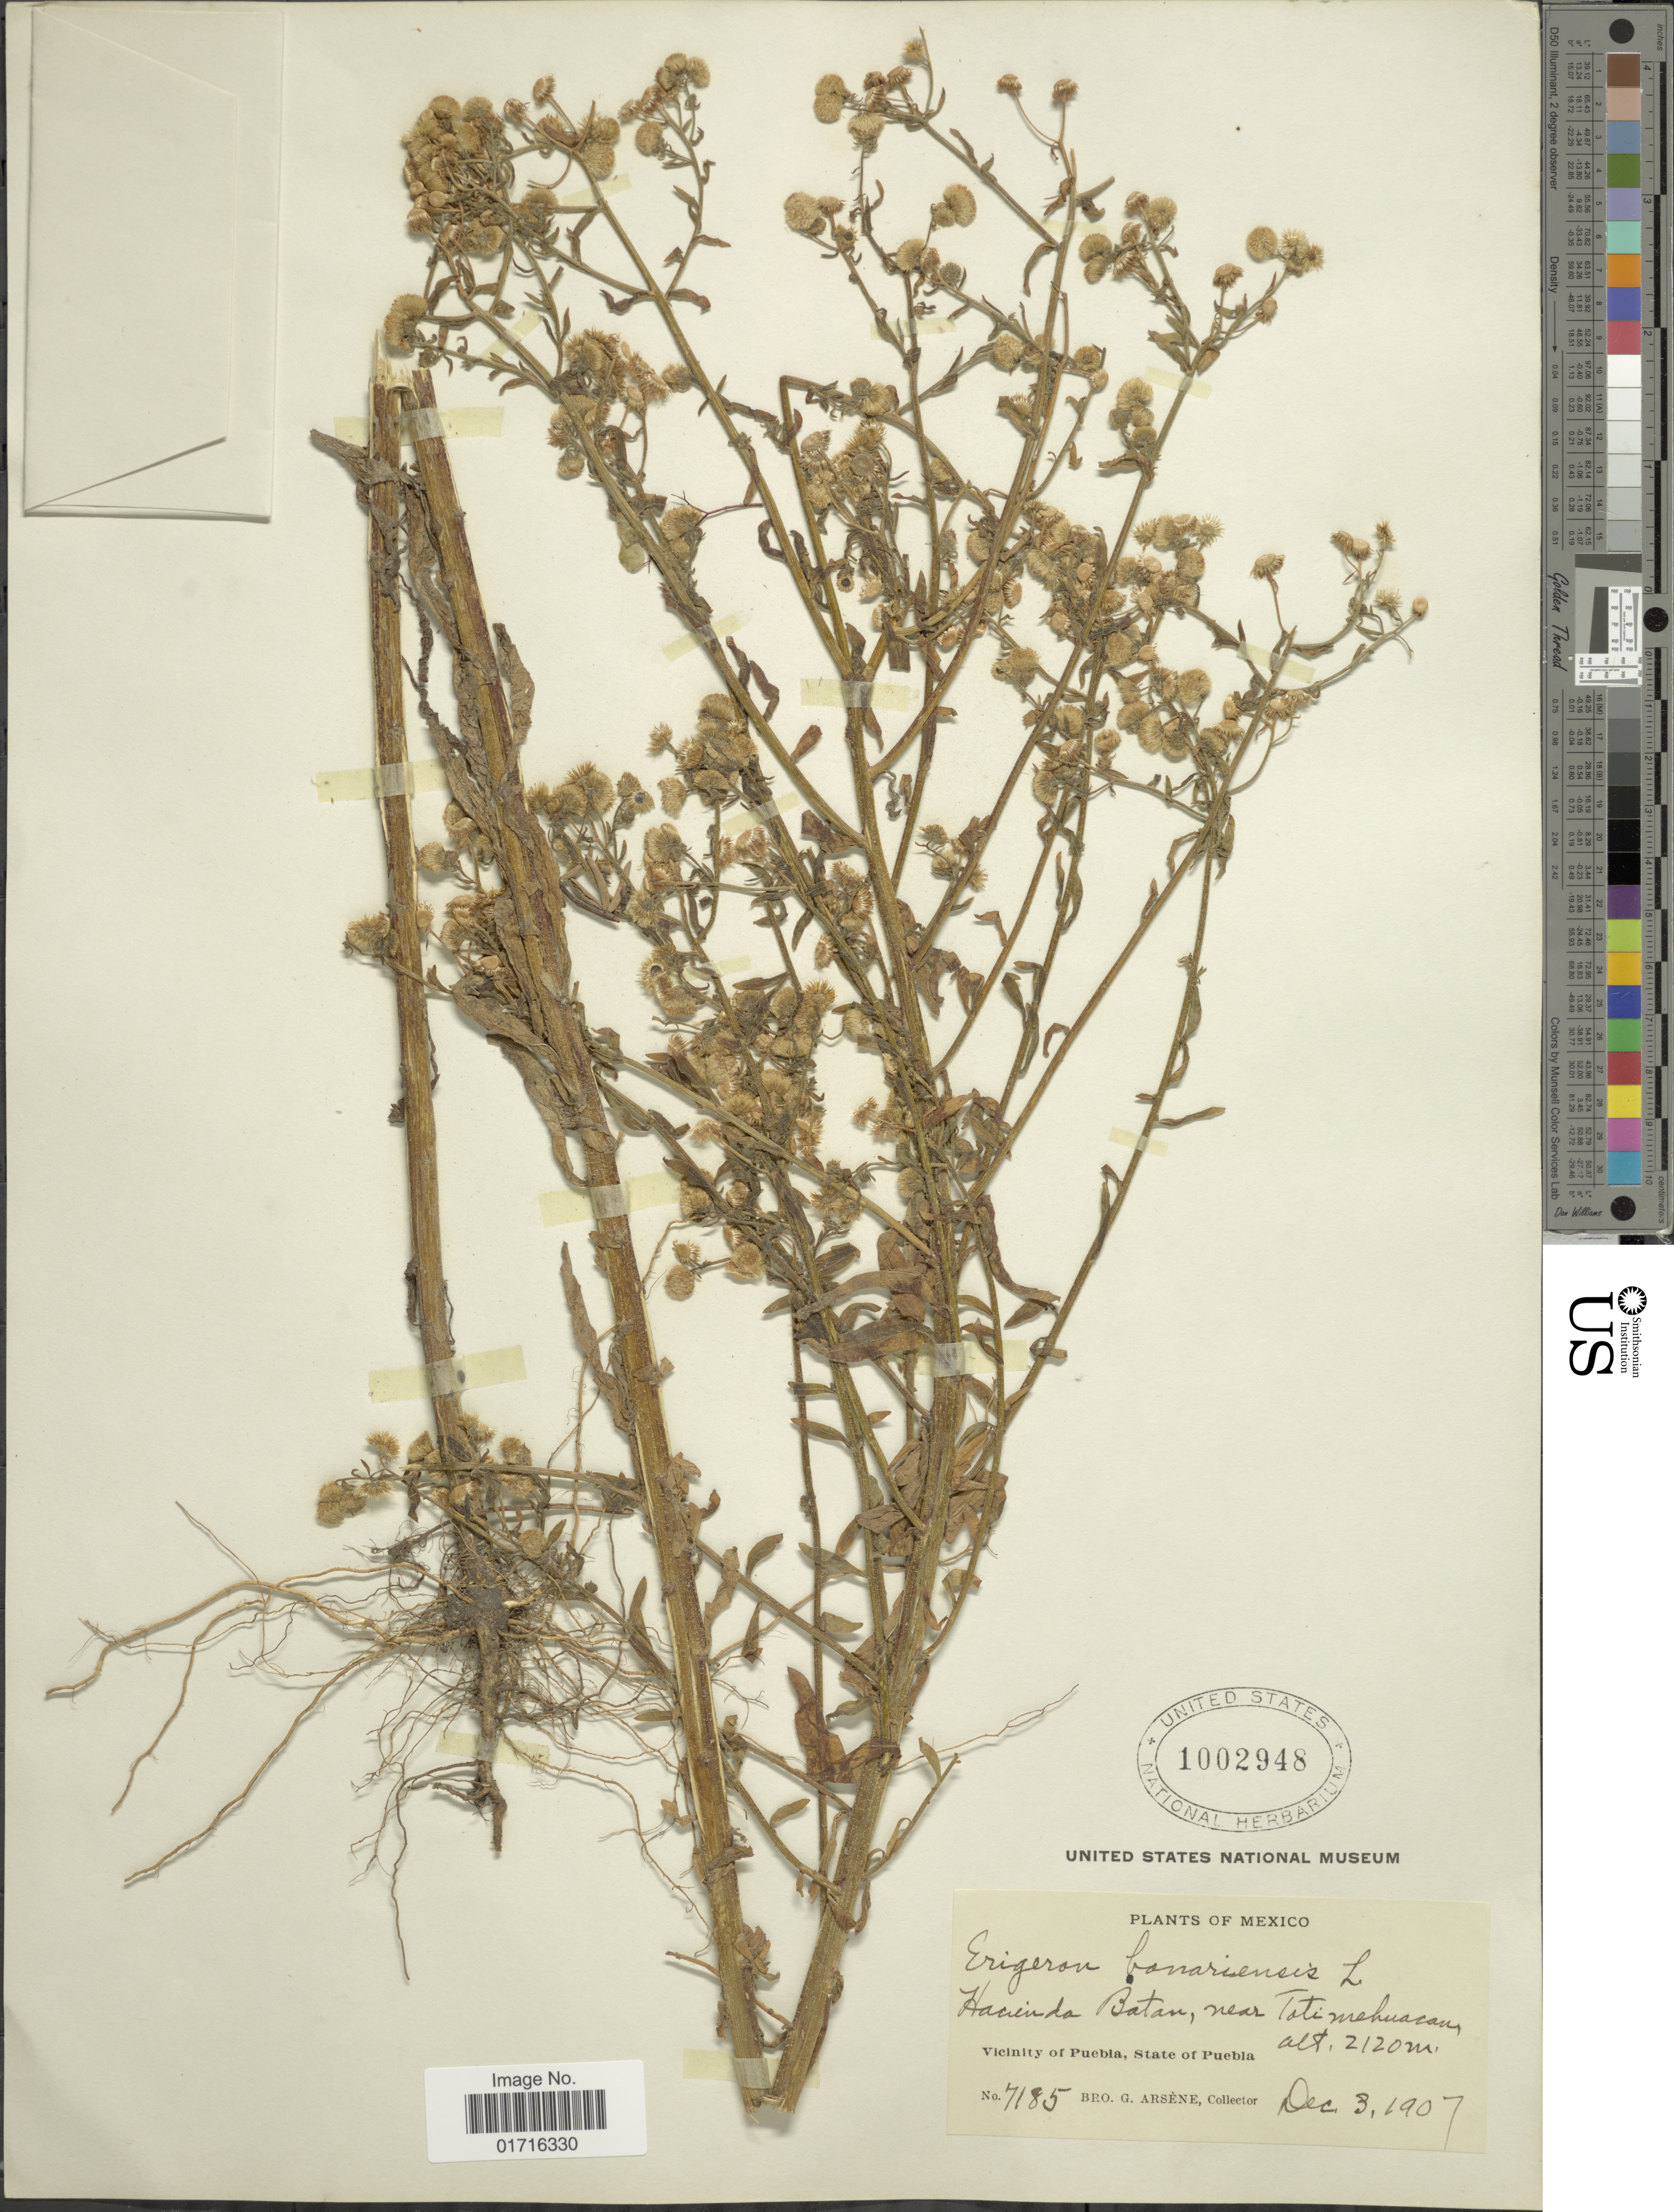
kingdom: Plantae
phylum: Tracheophyta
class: Magnoliopsida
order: Asterales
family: Asteraceae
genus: Conyza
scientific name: Conyza bonariensis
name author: (L.) Cronq.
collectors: Bro. G. Arsène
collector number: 7185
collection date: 1907-12-03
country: Mexico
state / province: Puebla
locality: Hacienda Batan, near Toti mehuacan, Vicinity of Puebla, State of Puebla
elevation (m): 2120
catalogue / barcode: US 1002948